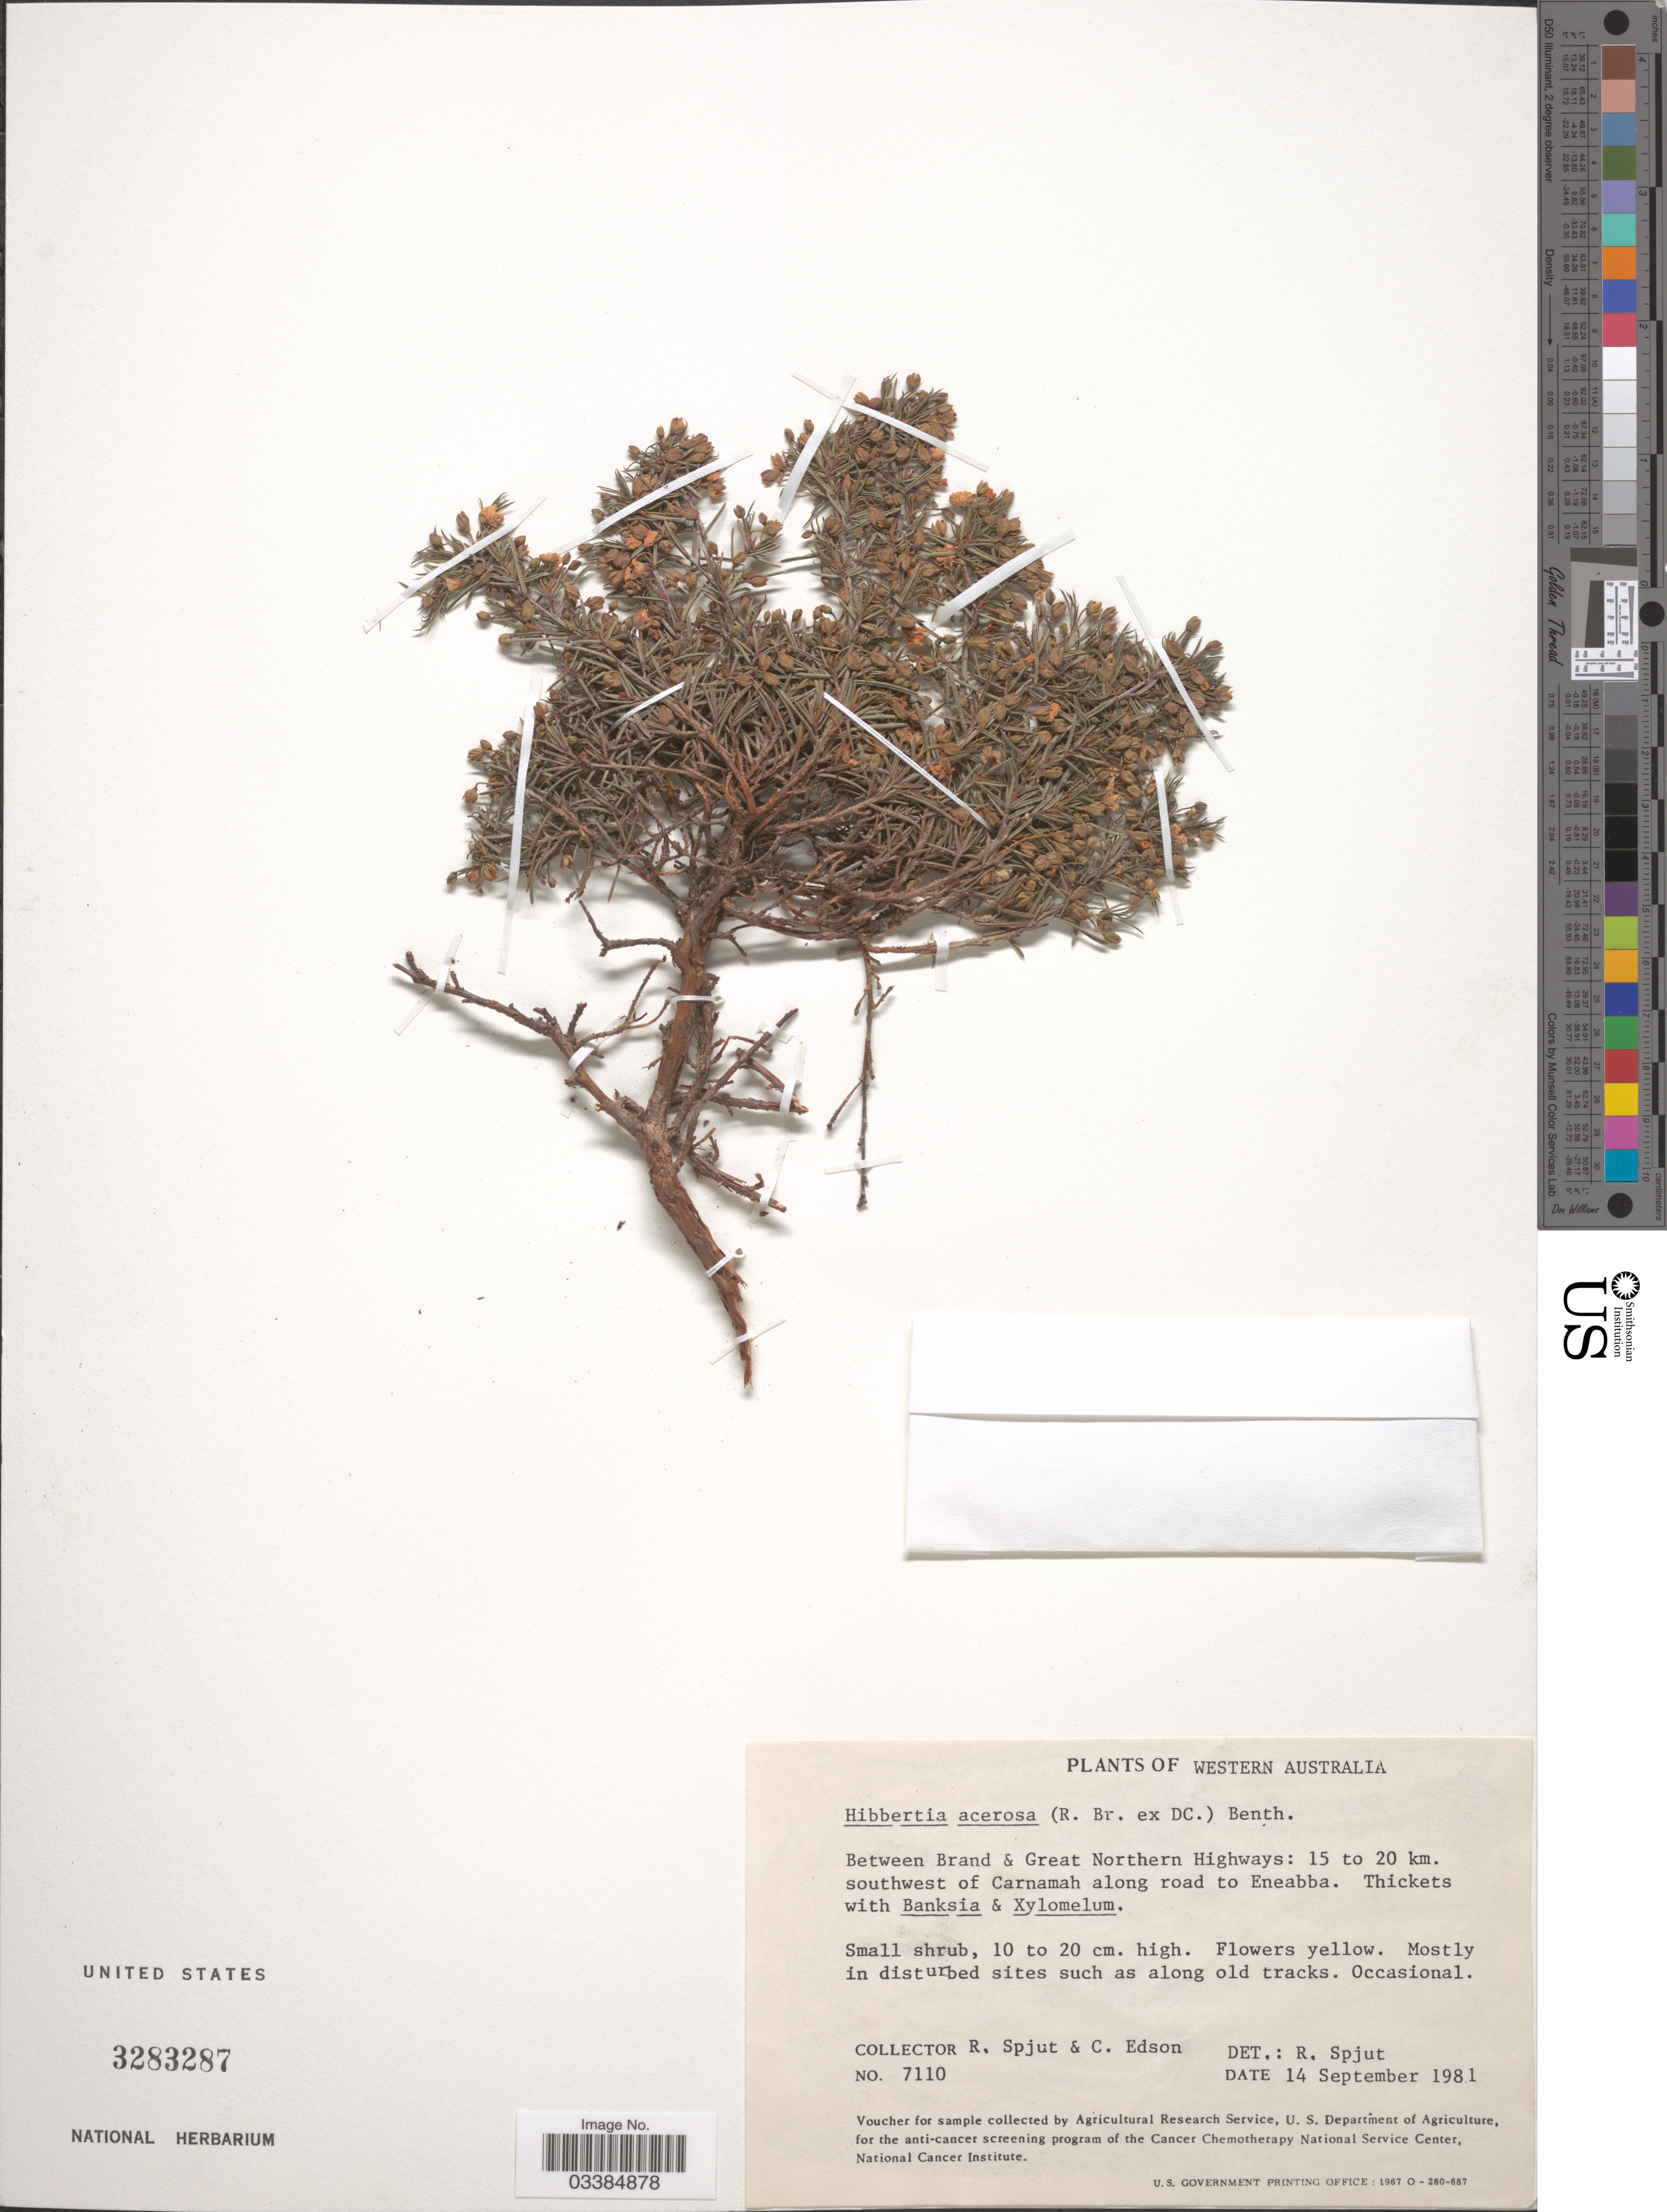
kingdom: Plantae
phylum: Tracheophyta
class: Magnoliopsida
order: Dilleniales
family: Dilleniaceae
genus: Hibbertia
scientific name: Hibbertia acerosa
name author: Benth.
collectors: R. Spjut & C. Edson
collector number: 7110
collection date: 1981-09-14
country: Australia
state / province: Western Australia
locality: Between Brand & Great Northern Highways: 15 to 20 km. southwest of Carnamah along road to Eneabba.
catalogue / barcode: US 328387